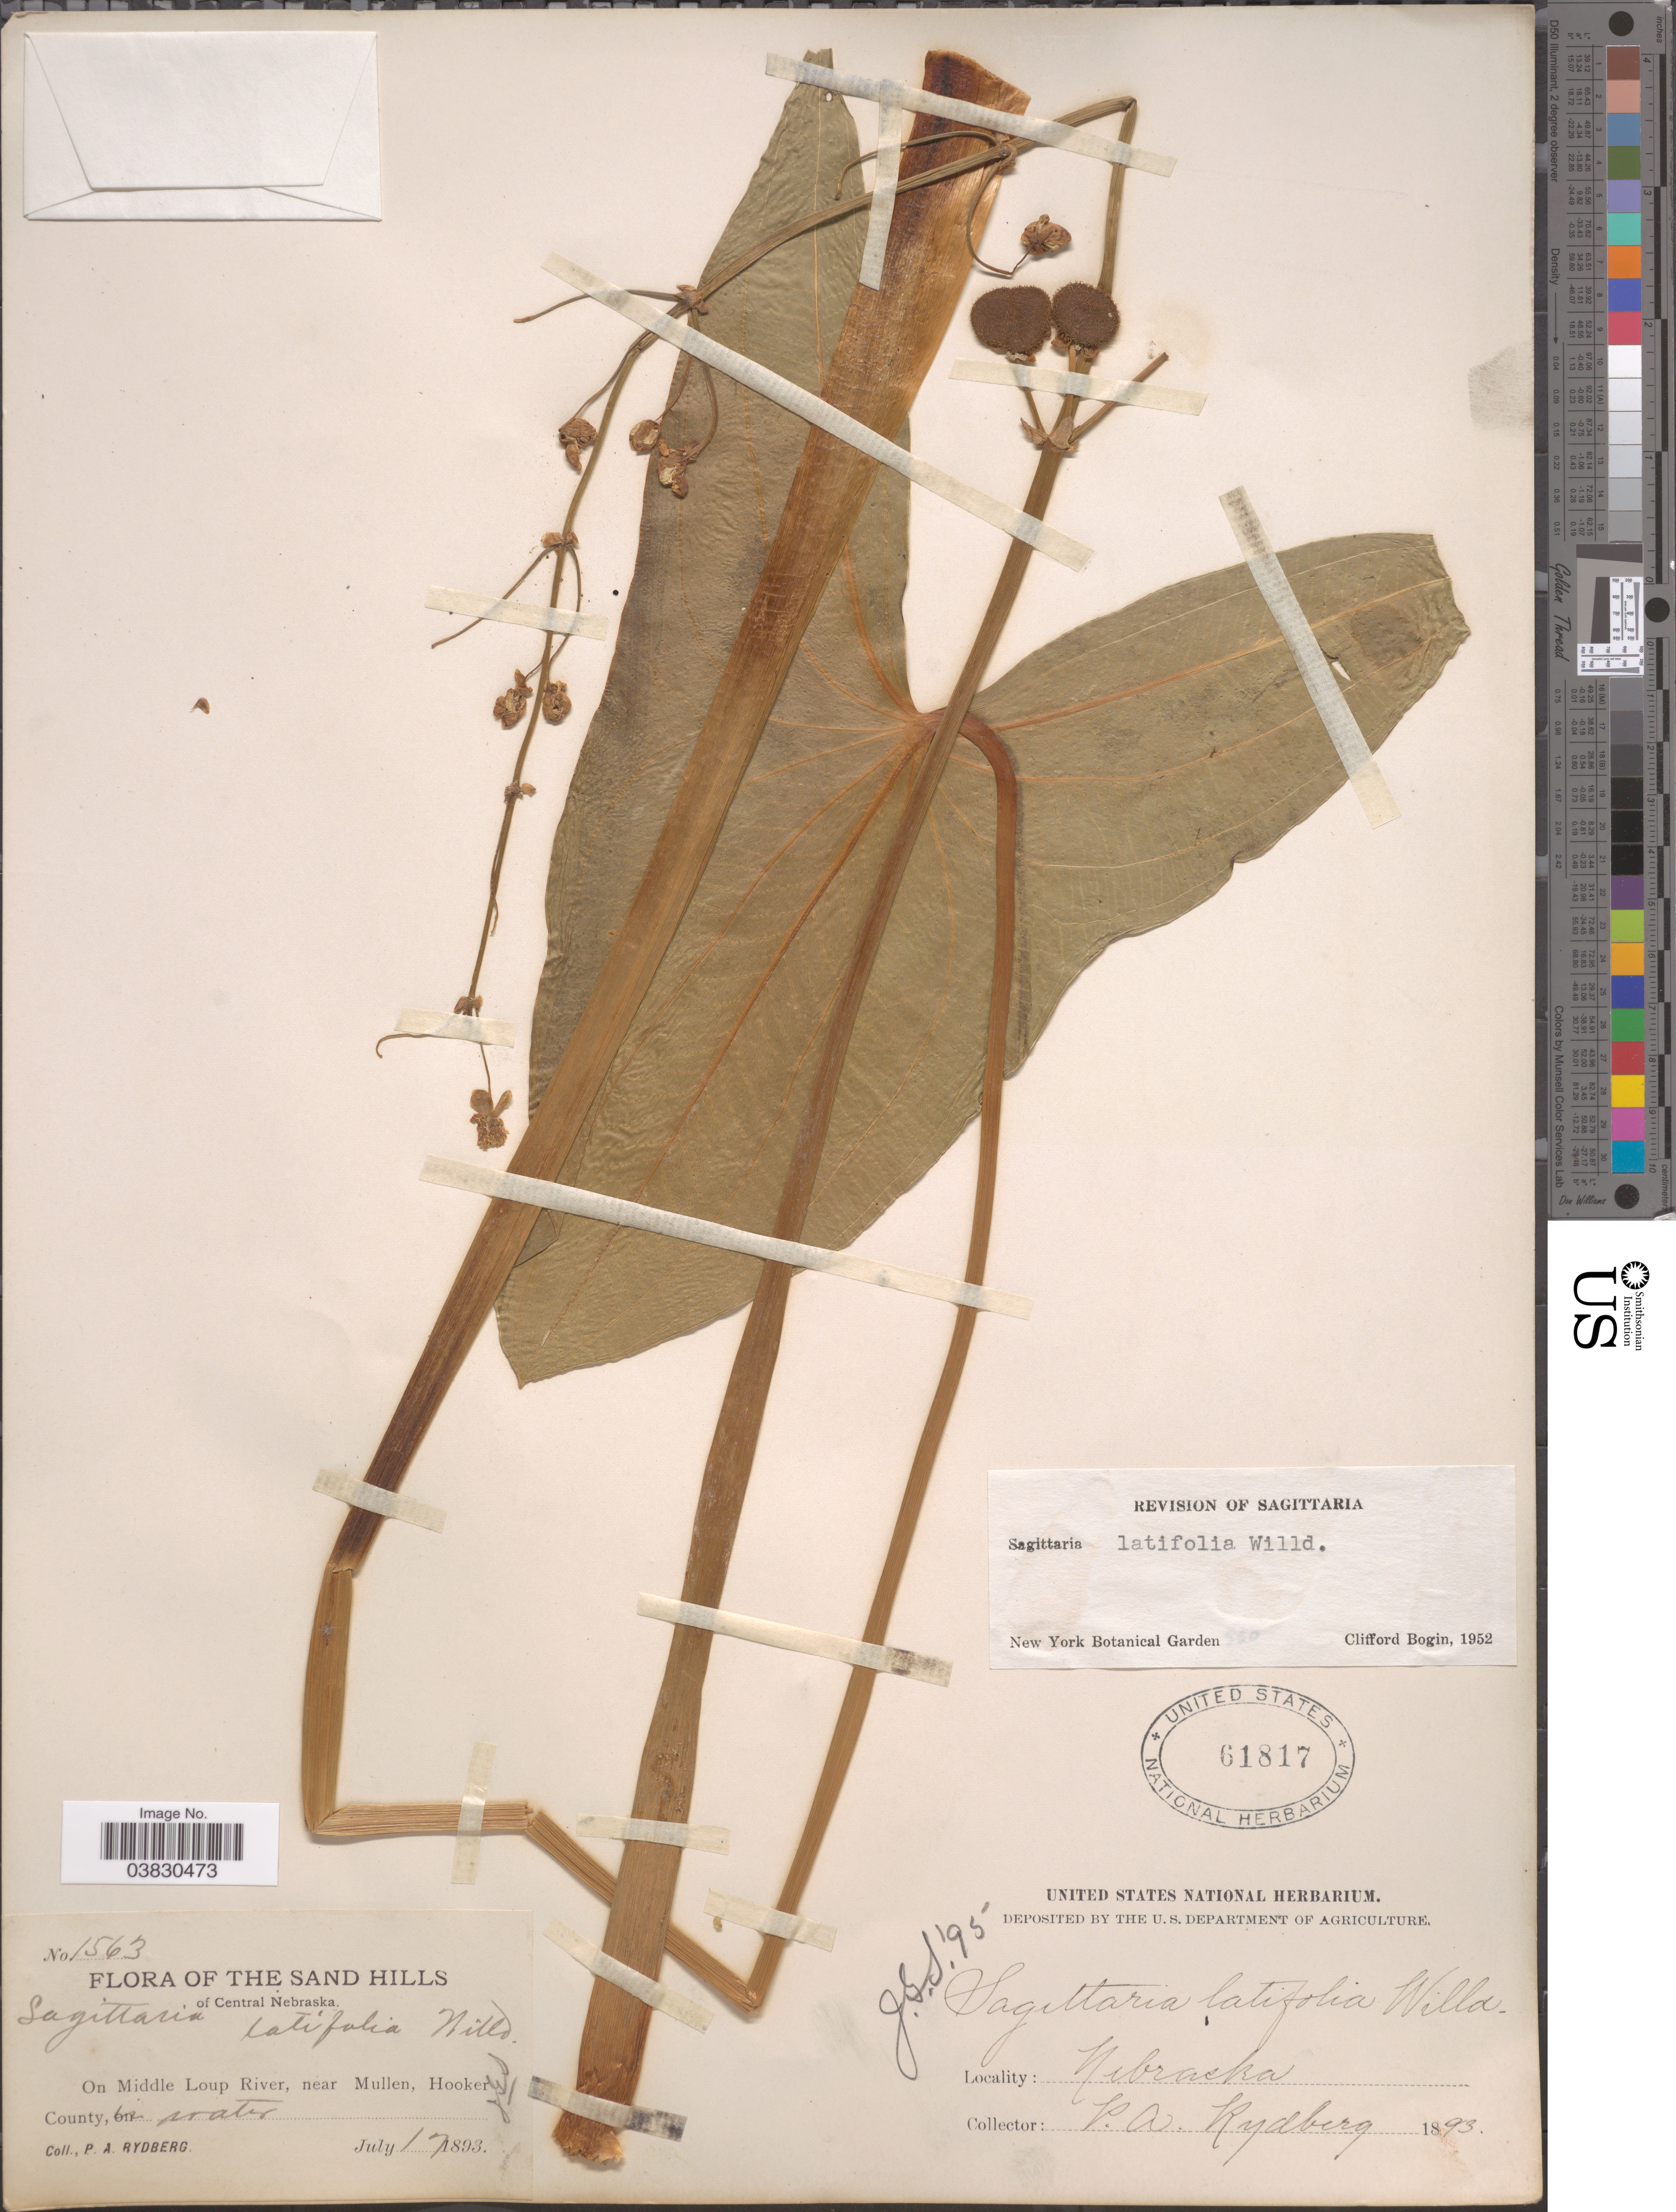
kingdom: Plantae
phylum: Tracheophyta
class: Liliopsida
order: Alismatales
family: Alismataceae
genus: Sagittaria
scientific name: Sagittaria latifolia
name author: Willd.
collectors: P. A. Rydberg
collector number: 1563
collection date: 1893-07-17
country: United States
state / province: Nebraska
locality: Sand Hills of Central Nebraska. On Middle Loup River, near Mullen, Hooker County, in water.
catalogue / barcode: US 61817